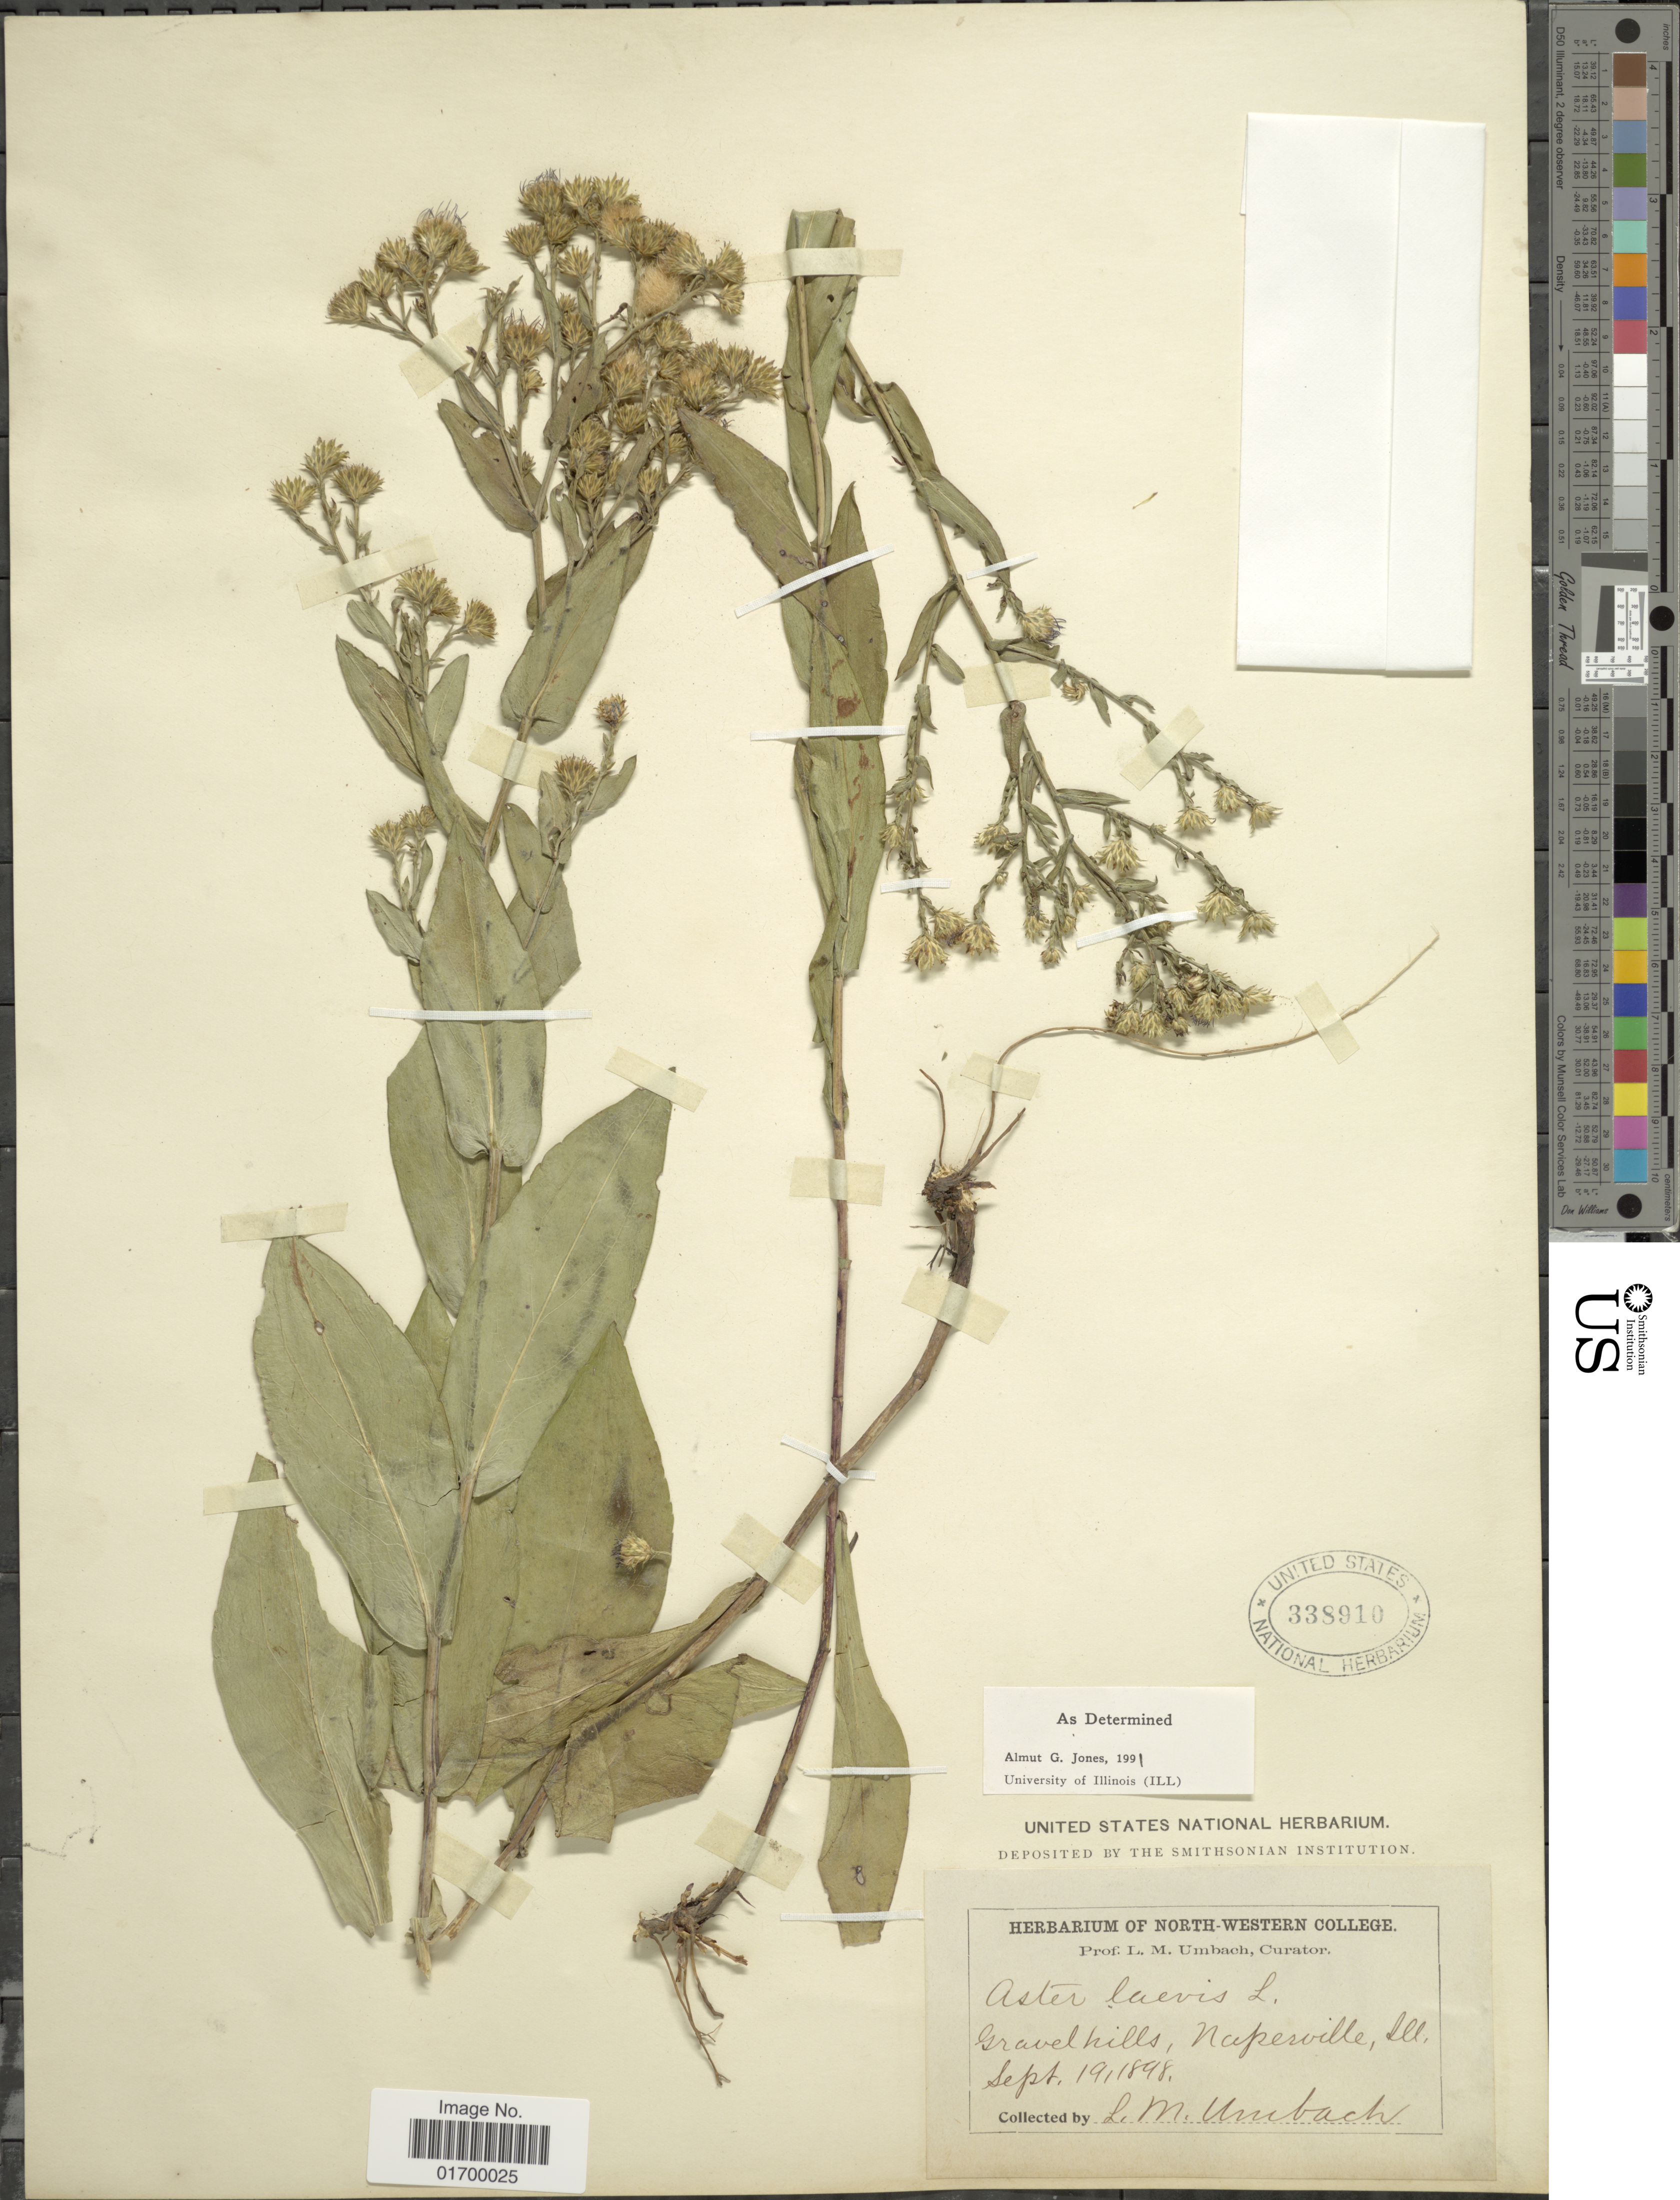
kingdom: Plantae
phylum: Tracheophyta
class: Magnoliopsida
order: Asterales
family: Asteraceae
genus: Symphyotrichum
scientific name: Symphyotrichum laeve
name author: (L.) Á. Löve & D. Löve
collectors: L. M. Umbach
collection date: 1898-09-19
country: United States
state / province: Illinois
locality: Gravel hills, Naperville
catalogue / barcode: US 338910